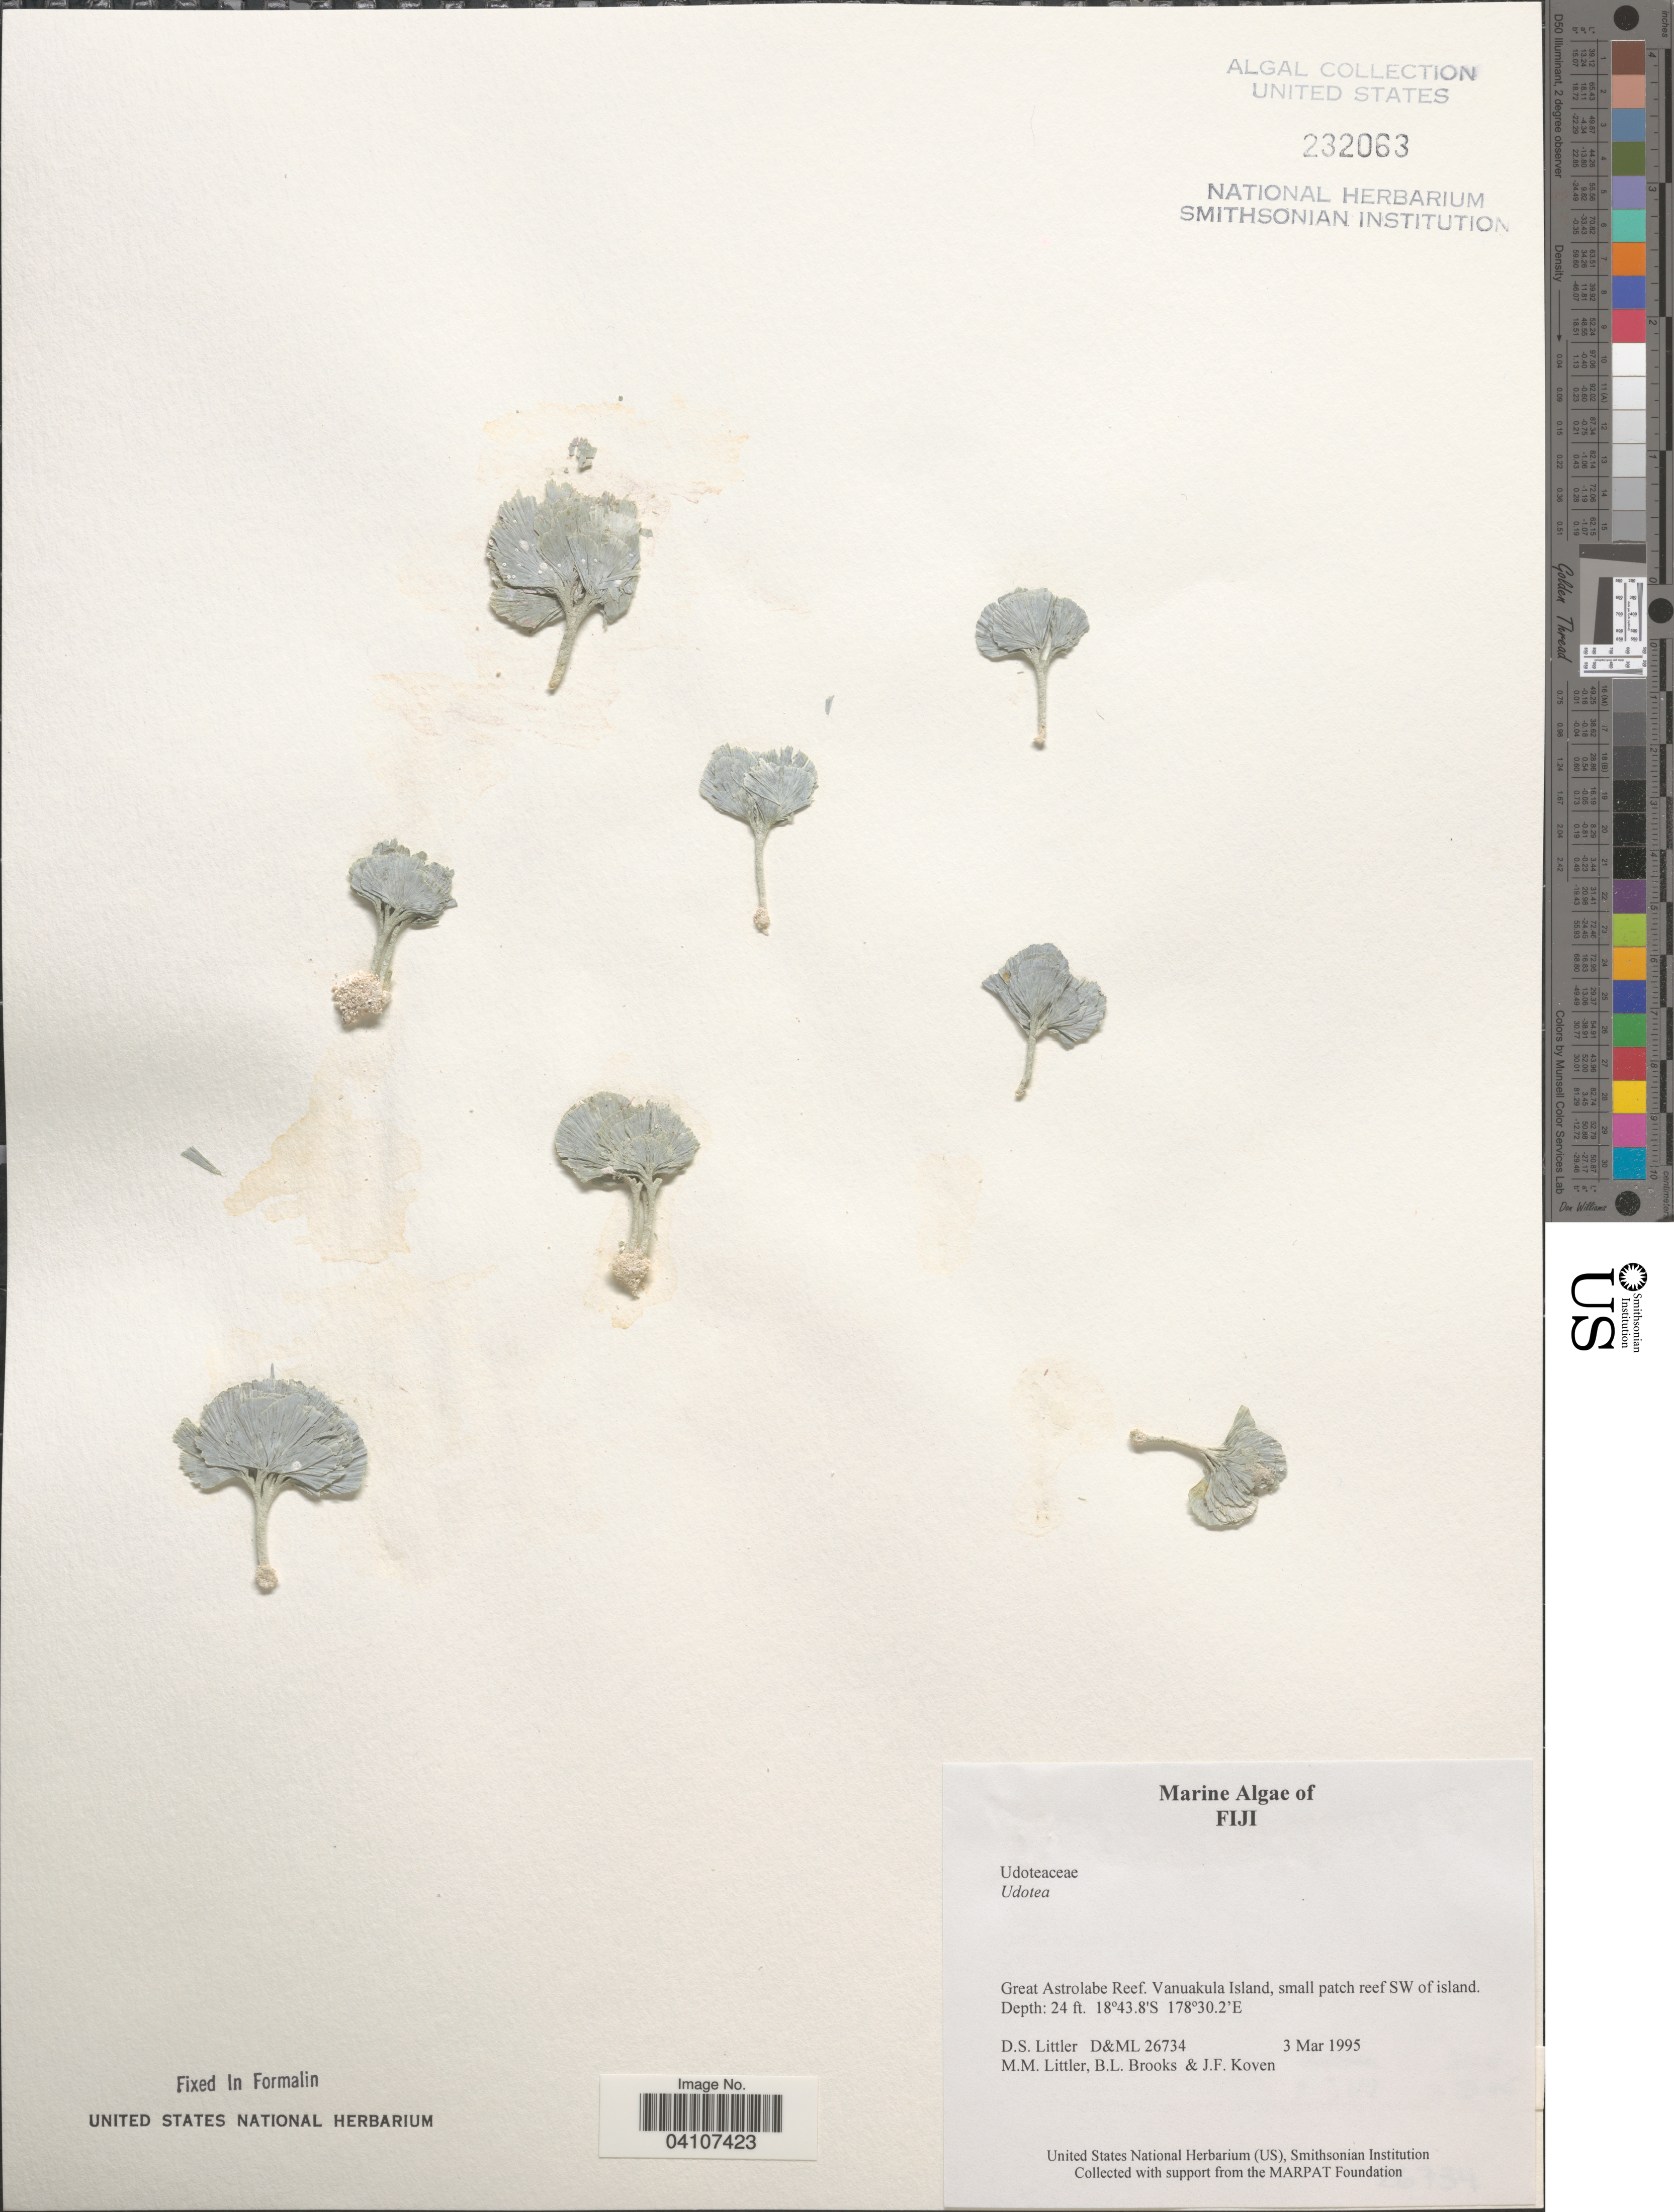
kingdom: Plantae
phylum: Chlorophyta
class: Ulvophyceae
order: Bryopsidales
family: Udoteaceae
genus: Udotea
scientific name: Udotea sp.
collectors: D. S. Littler, B. Brooks & J. Koven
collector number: D&ML 26734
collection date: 1995-03-03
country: Fiji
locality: Great Astrolabe Reef. Vanuakula Island, small patch reef SW of island.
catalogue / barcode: US 232063